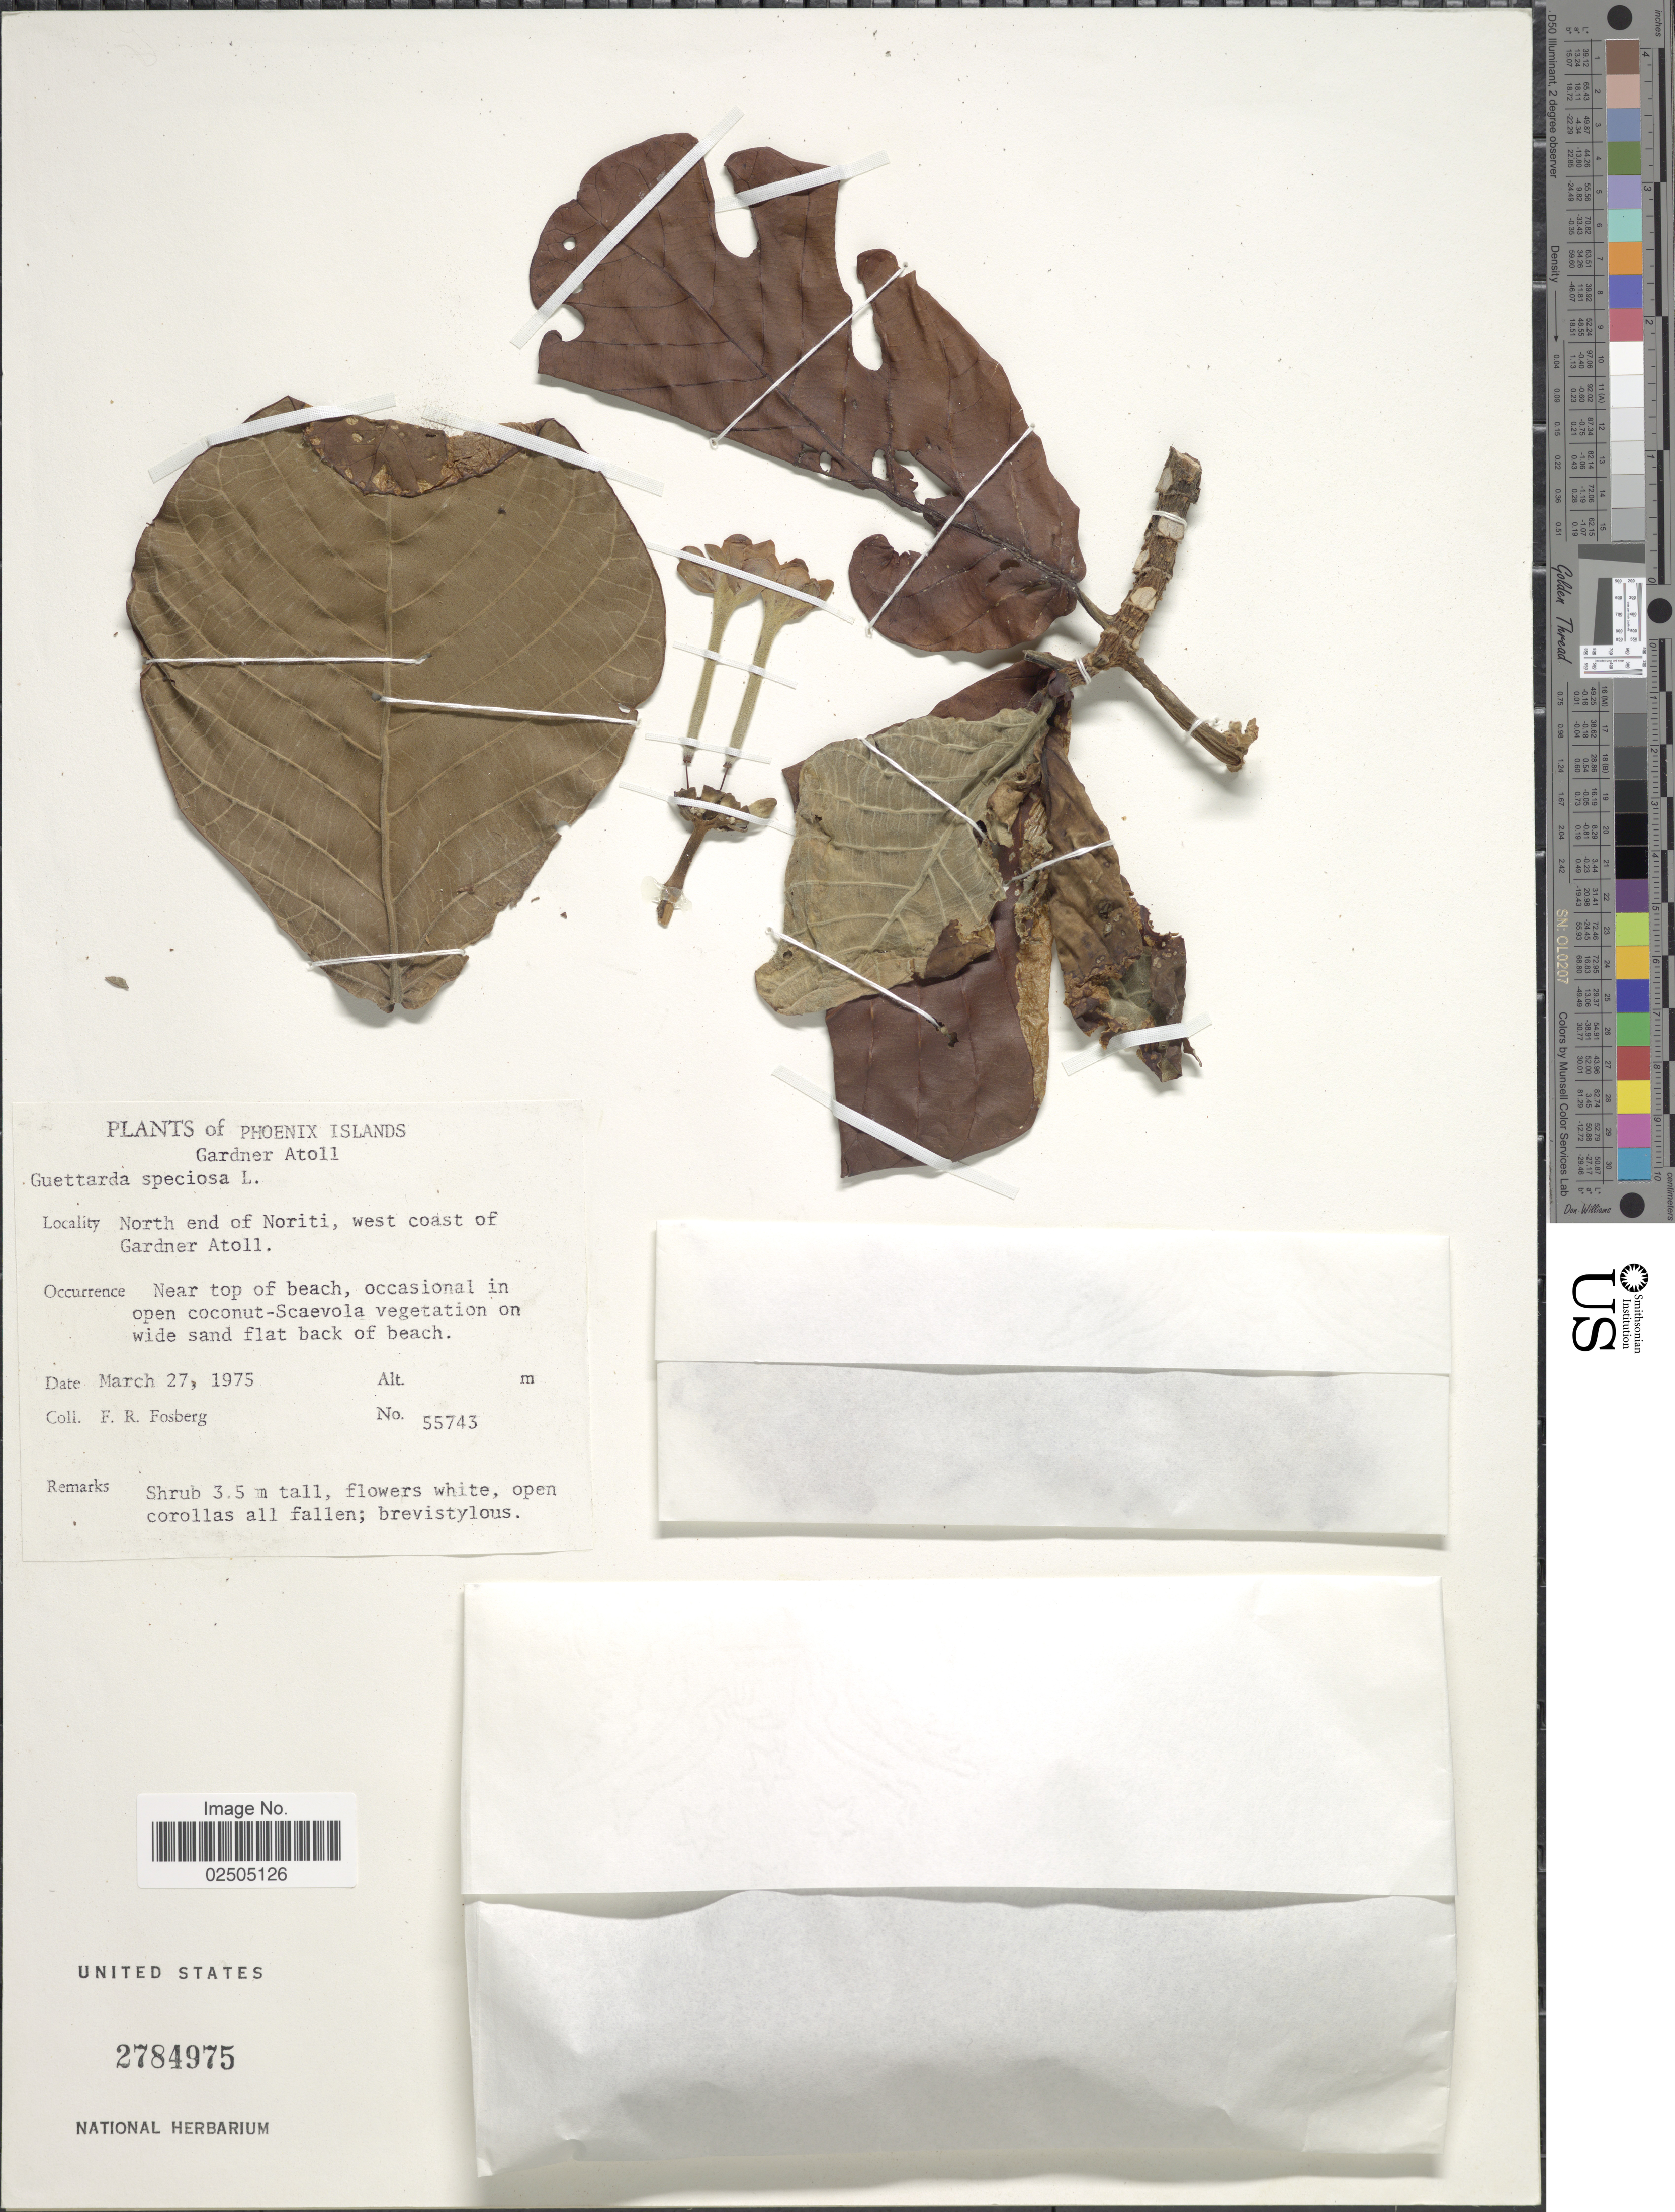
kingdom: Plantae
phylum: Tracheophyta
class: Magnoliopsida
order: Gentianales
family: Rubiaceae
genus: Guettarda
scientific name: Guettarda speciosa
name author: L.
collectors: F. R. Fosberg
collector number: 55743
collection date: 1975-03-27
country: Kiribati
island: Nikumaroro [Gardner] Atoll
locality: Phoenix Island, Gardner Atoll, North end of Noriti, west coast of Gardner Atoll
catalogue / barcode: US 2784975